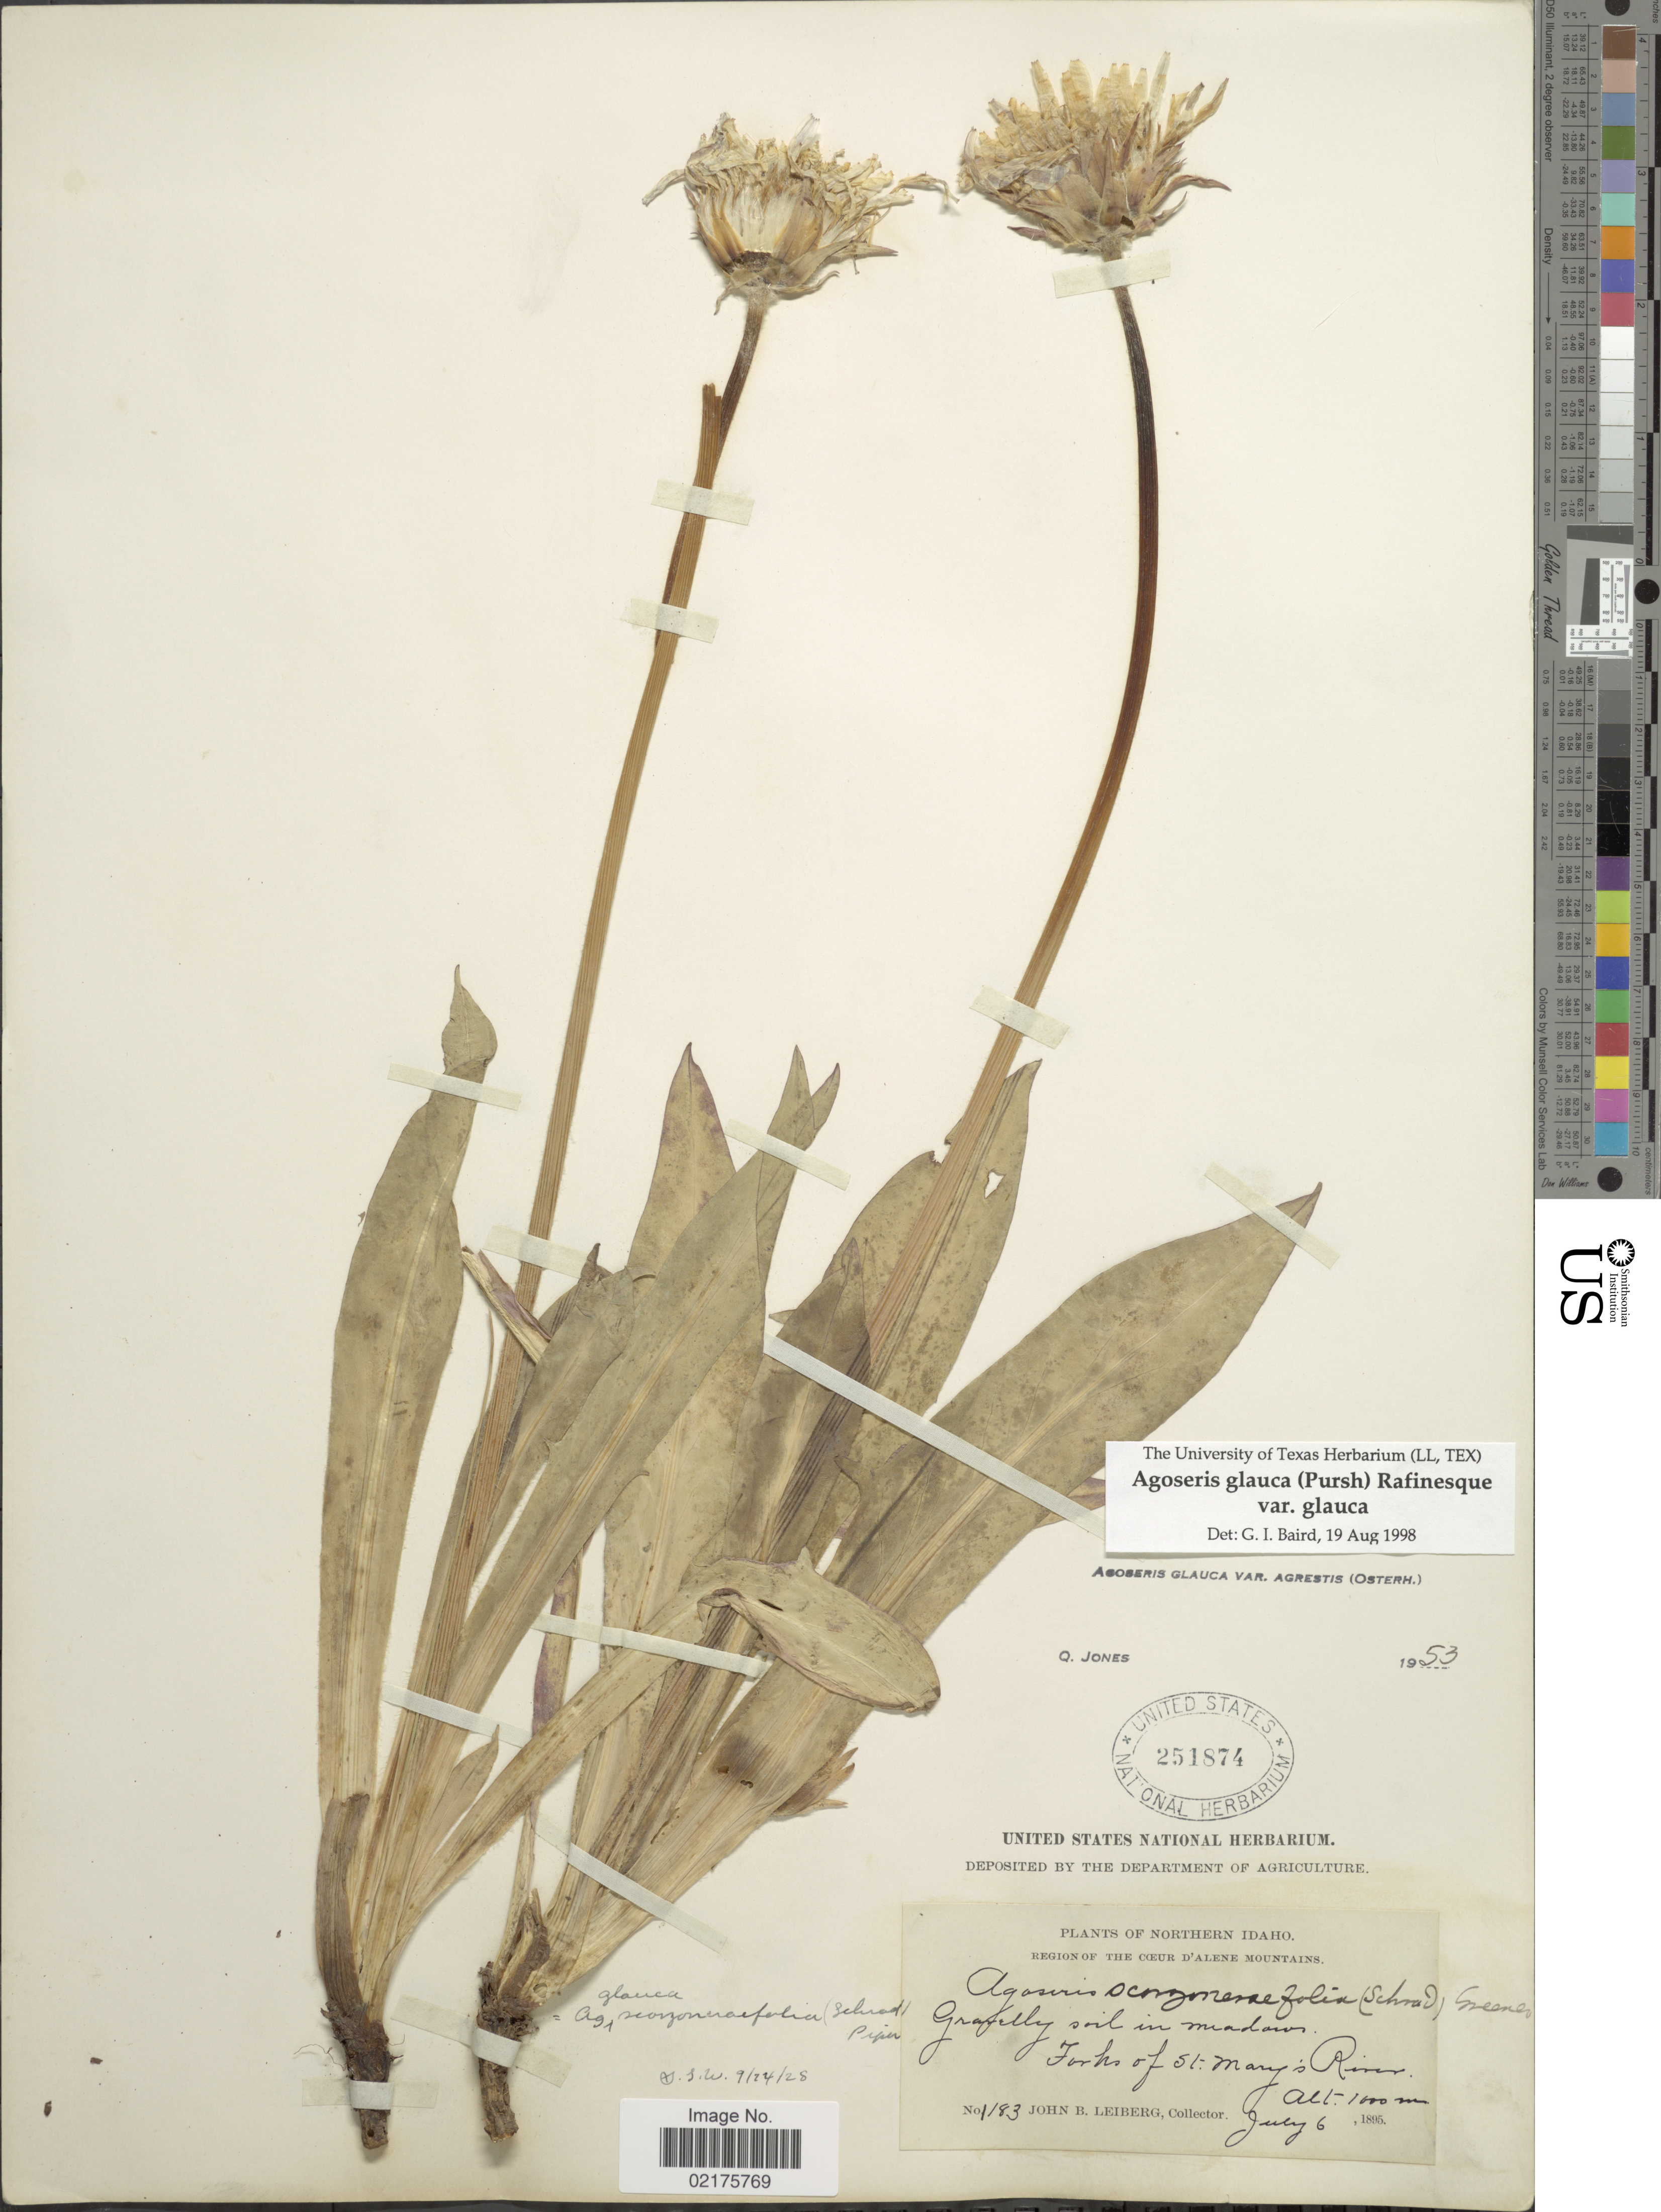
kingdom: Plantae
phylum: Tracheophyta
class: Magnoliopsida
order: Asterales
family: Asteraceae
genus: Agoseris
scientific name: Agoseris glauca var. glauca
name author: (Pursh) Raf.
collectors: J. B. Leiberg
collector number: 1183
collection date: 1895-07-06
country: United States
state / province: Idaho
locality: Northern Idaho, Region of the Ceur D'Alene Mountains, Forks of St. Mary's River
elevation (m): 1000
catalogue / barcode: US 251874